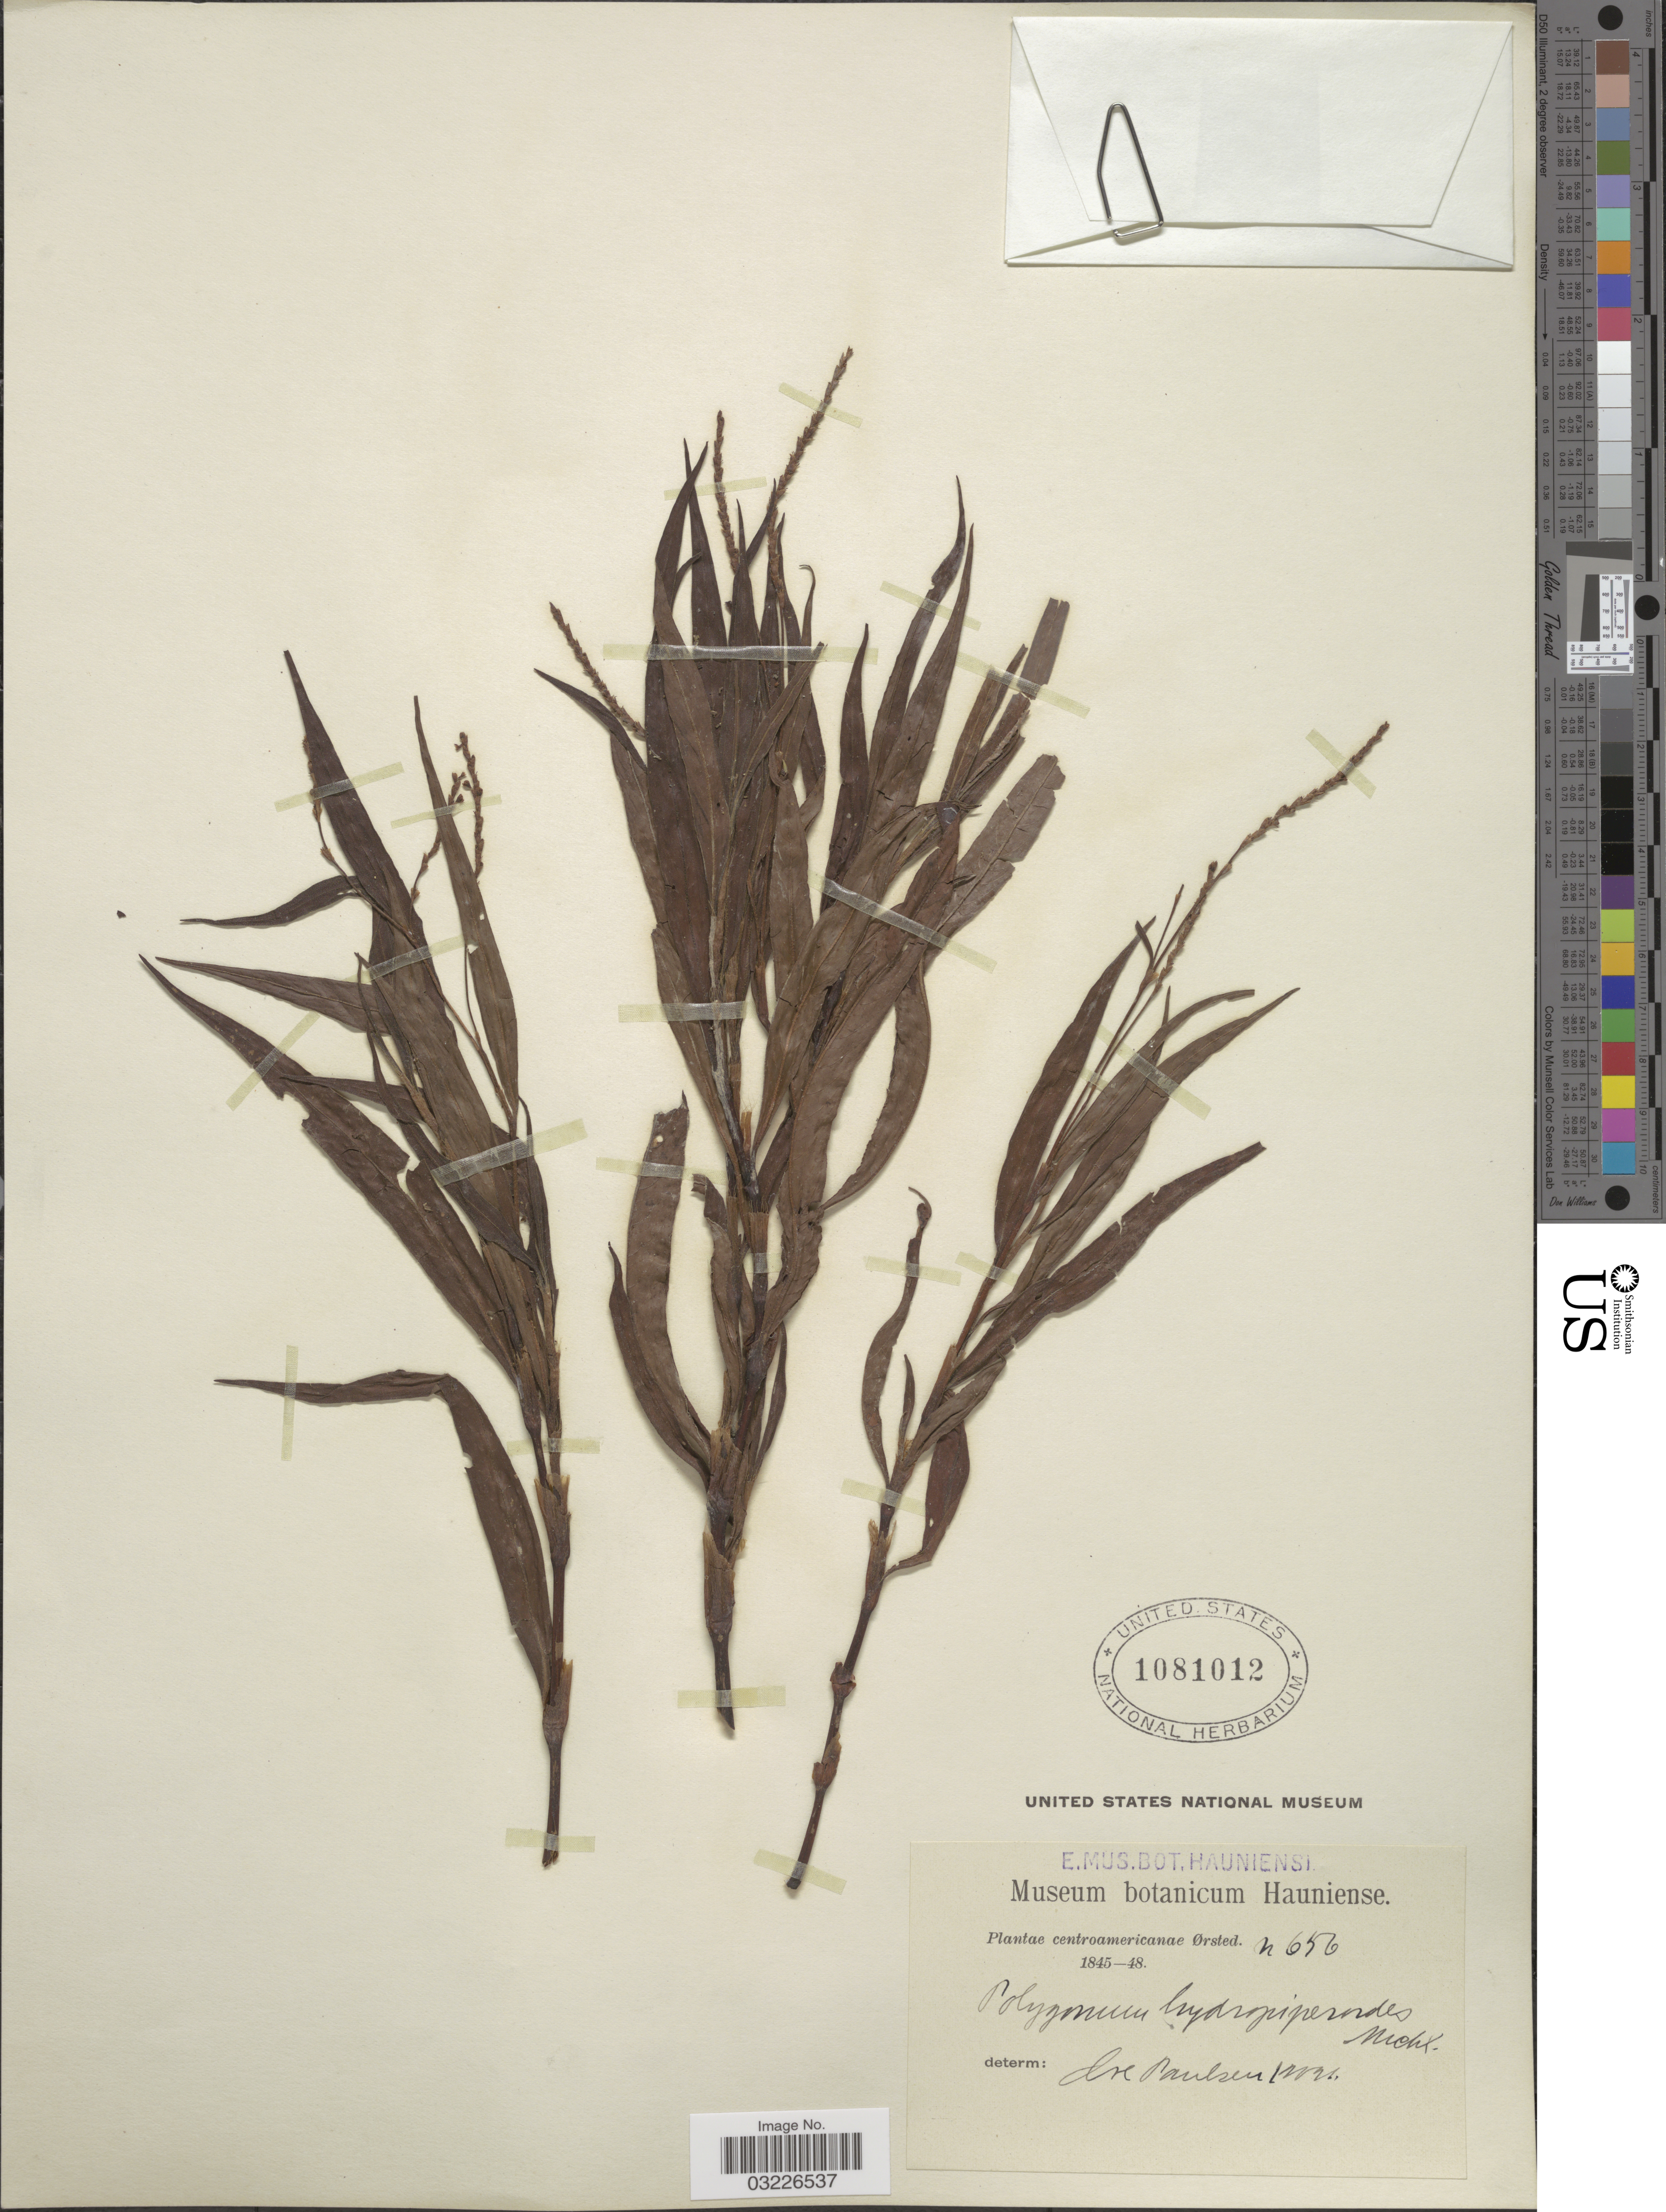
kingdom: Plantae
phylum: Tracheophyta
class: Magnoliopsida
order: Caryophyllales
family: Polygonaceae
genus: Polygonum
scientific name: Polygonum persicarioides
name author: Kunth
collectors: Ørsted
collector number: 656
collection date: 1845/1848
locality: Centroamericanae.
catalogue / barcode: US 1081012